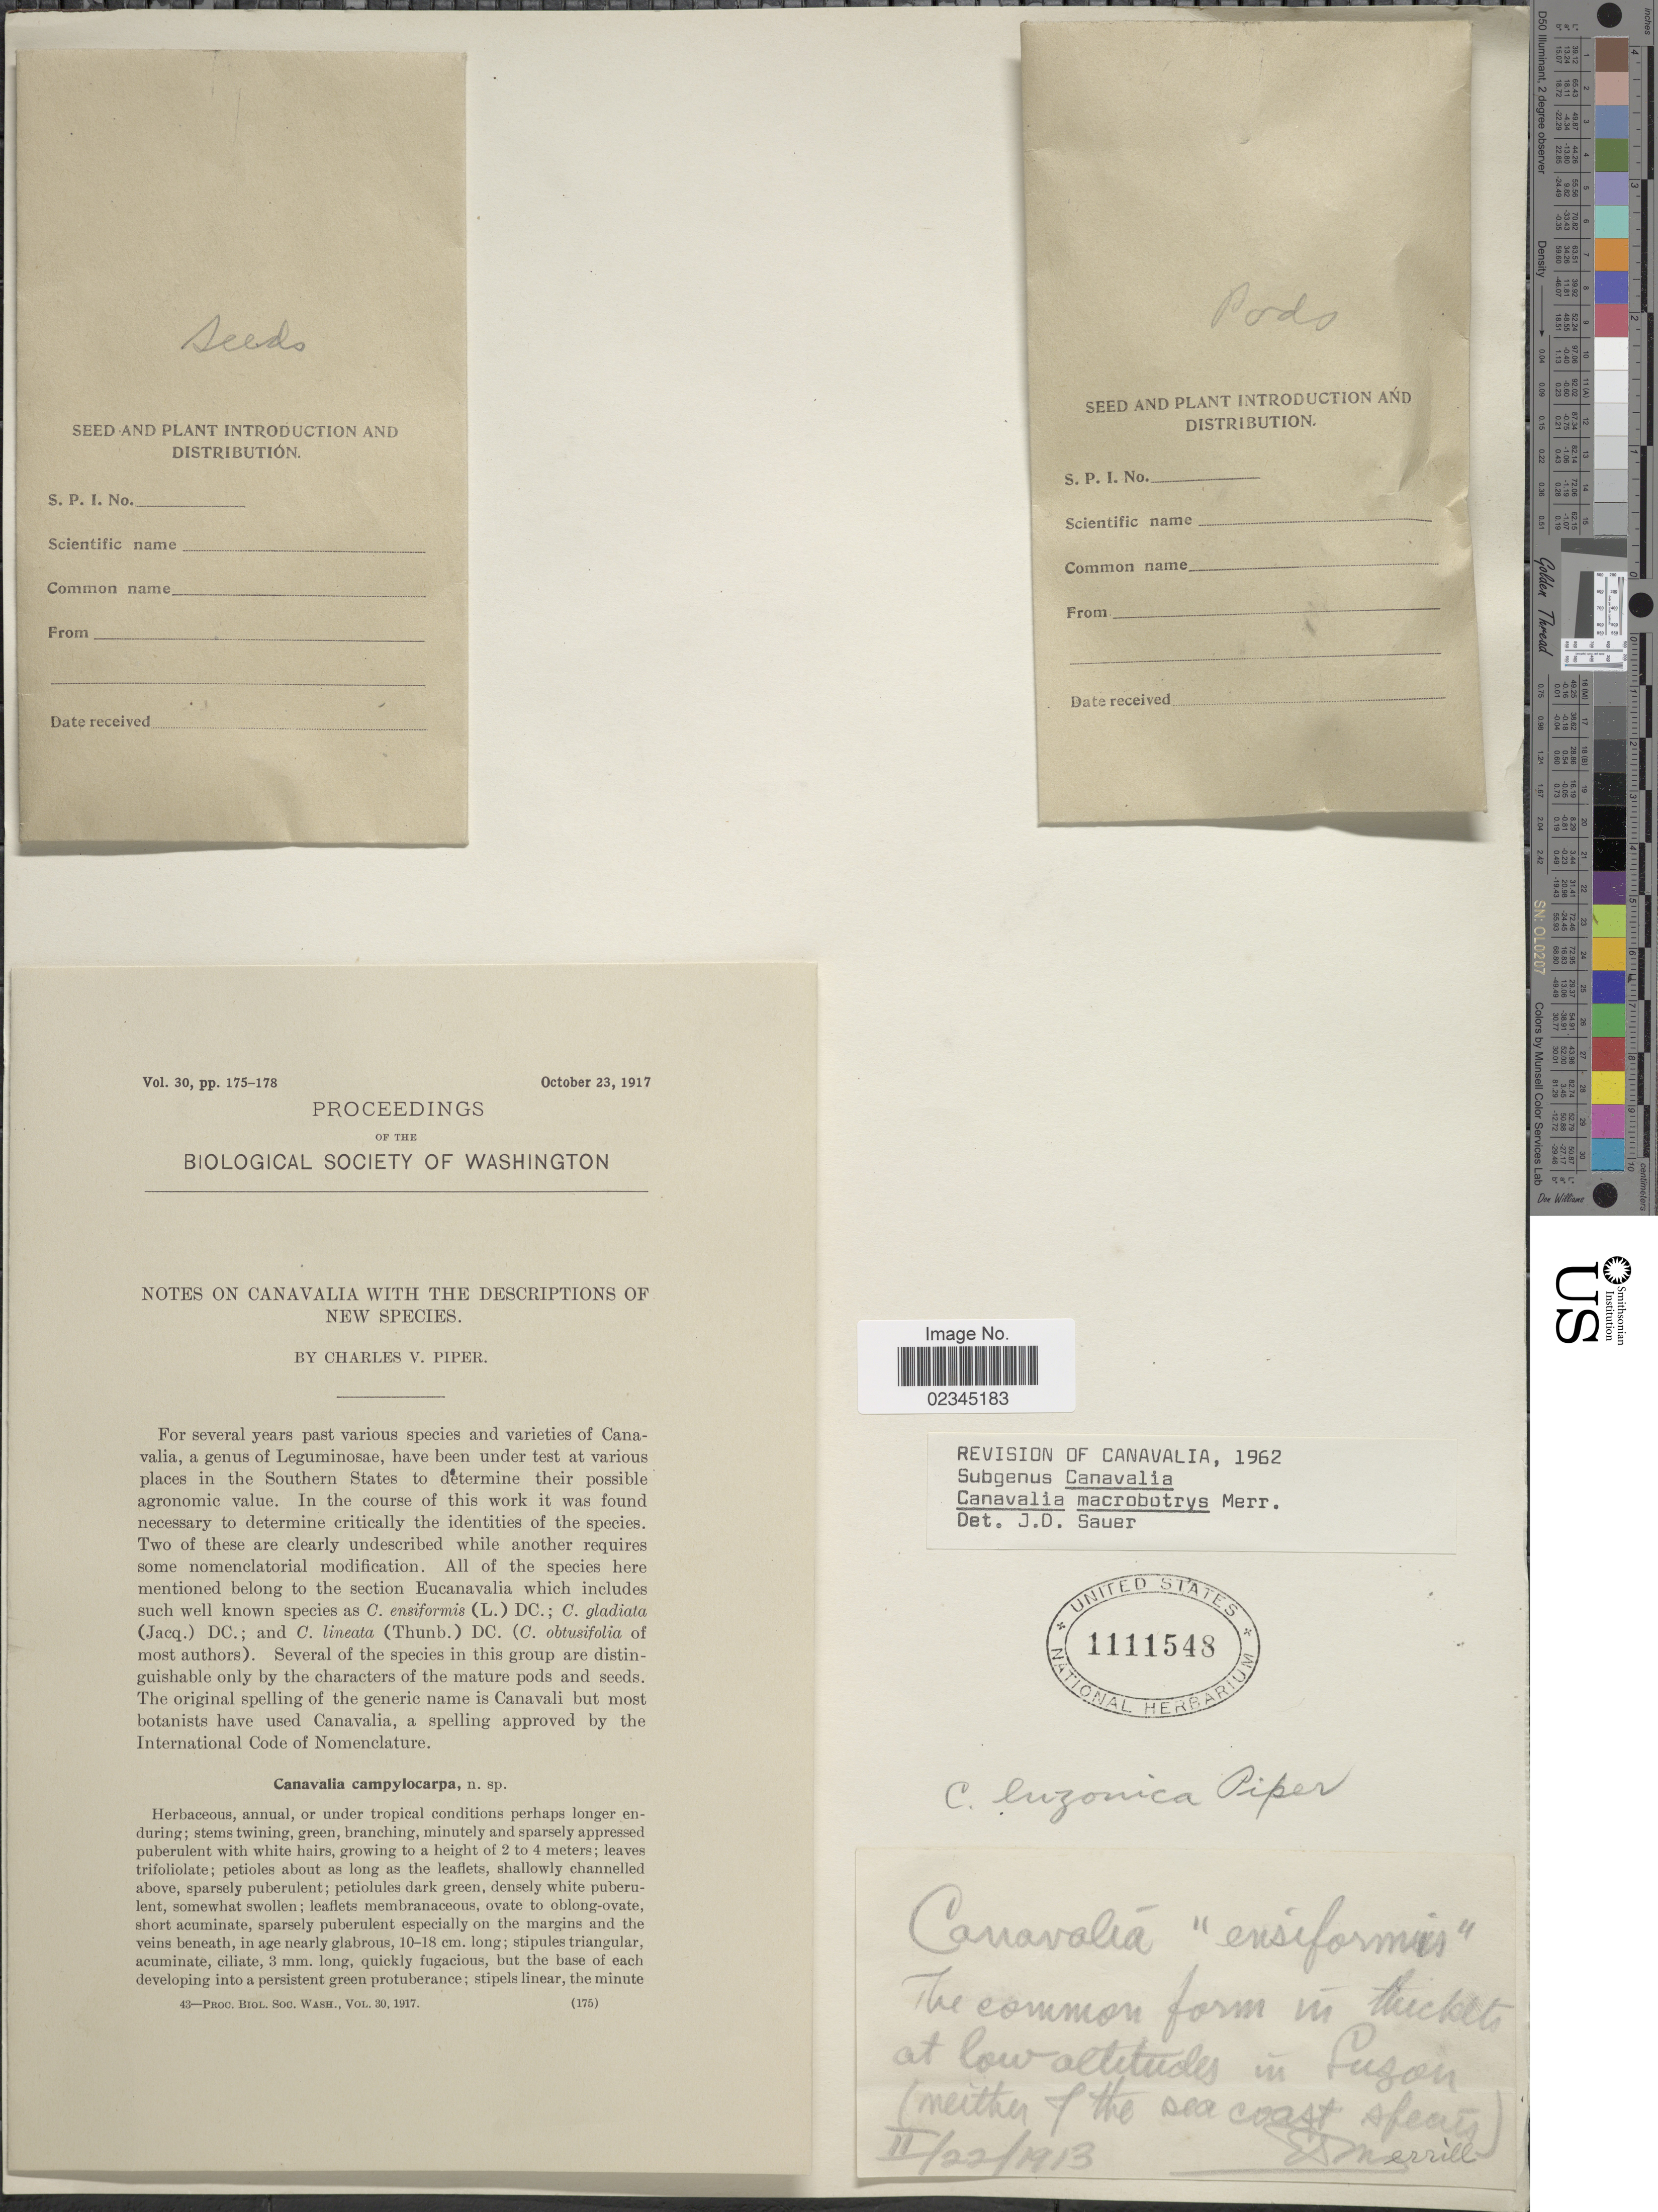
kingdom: Plantae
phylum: Tracheophyta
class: Magnoliopsida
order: Fabales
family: Fabaceae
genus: Canavalia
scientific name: Canavalia macrobotrys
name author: Merr.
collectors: E. D. Merrill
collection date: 1913-02-22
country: Philippines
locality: Luzon.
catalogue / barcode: US 1111548